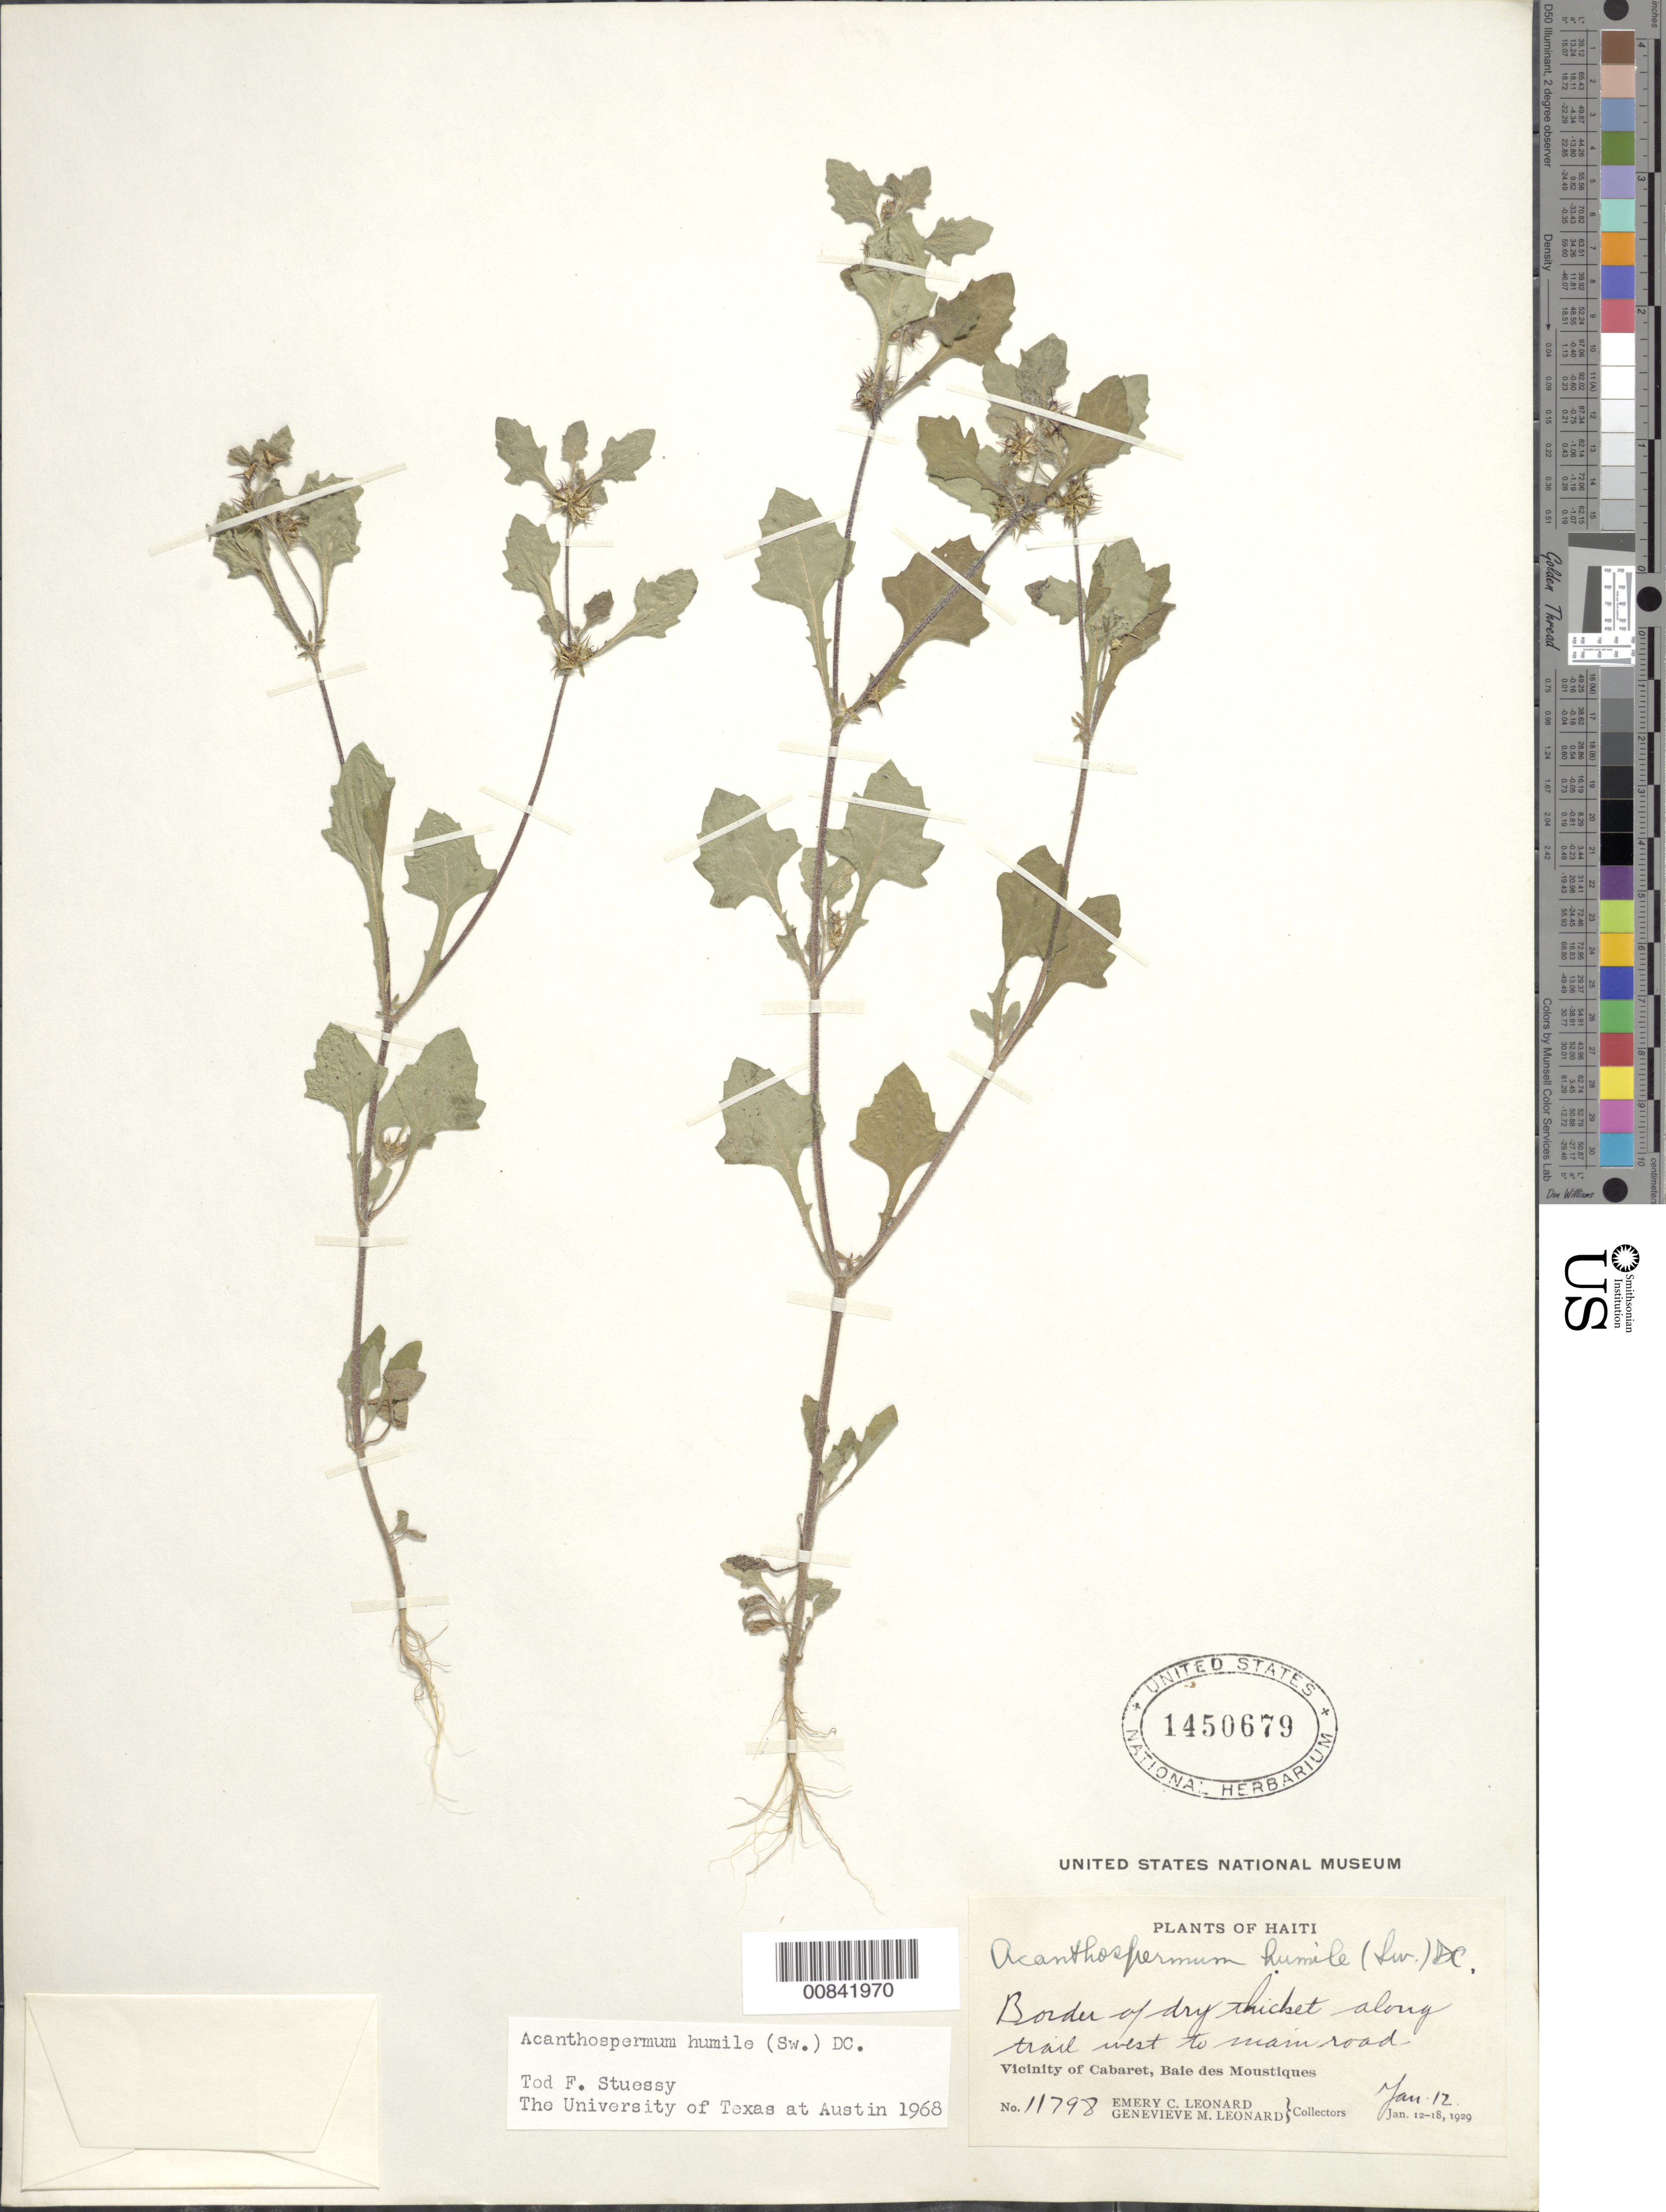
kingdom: Plantae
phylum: Tracheophyta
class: Magnoliopsida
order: Asterales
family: Asteraceae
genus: Acanthospermum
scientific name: Acanthospermum humile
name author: (Sw.) DC.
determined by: Stuessy, T. F.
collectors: E. C. Leonard & G. M. Leonard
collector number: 11798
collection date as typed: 12 Jan 1929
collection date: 1929-01-12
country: Haiti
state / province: Nord-Ouest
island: Hispaniola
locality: Vicinity of Cabaret, Baie des Moustiques, along trail W to main road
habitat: Border of dry thicket along trail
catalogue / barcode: US 1450679